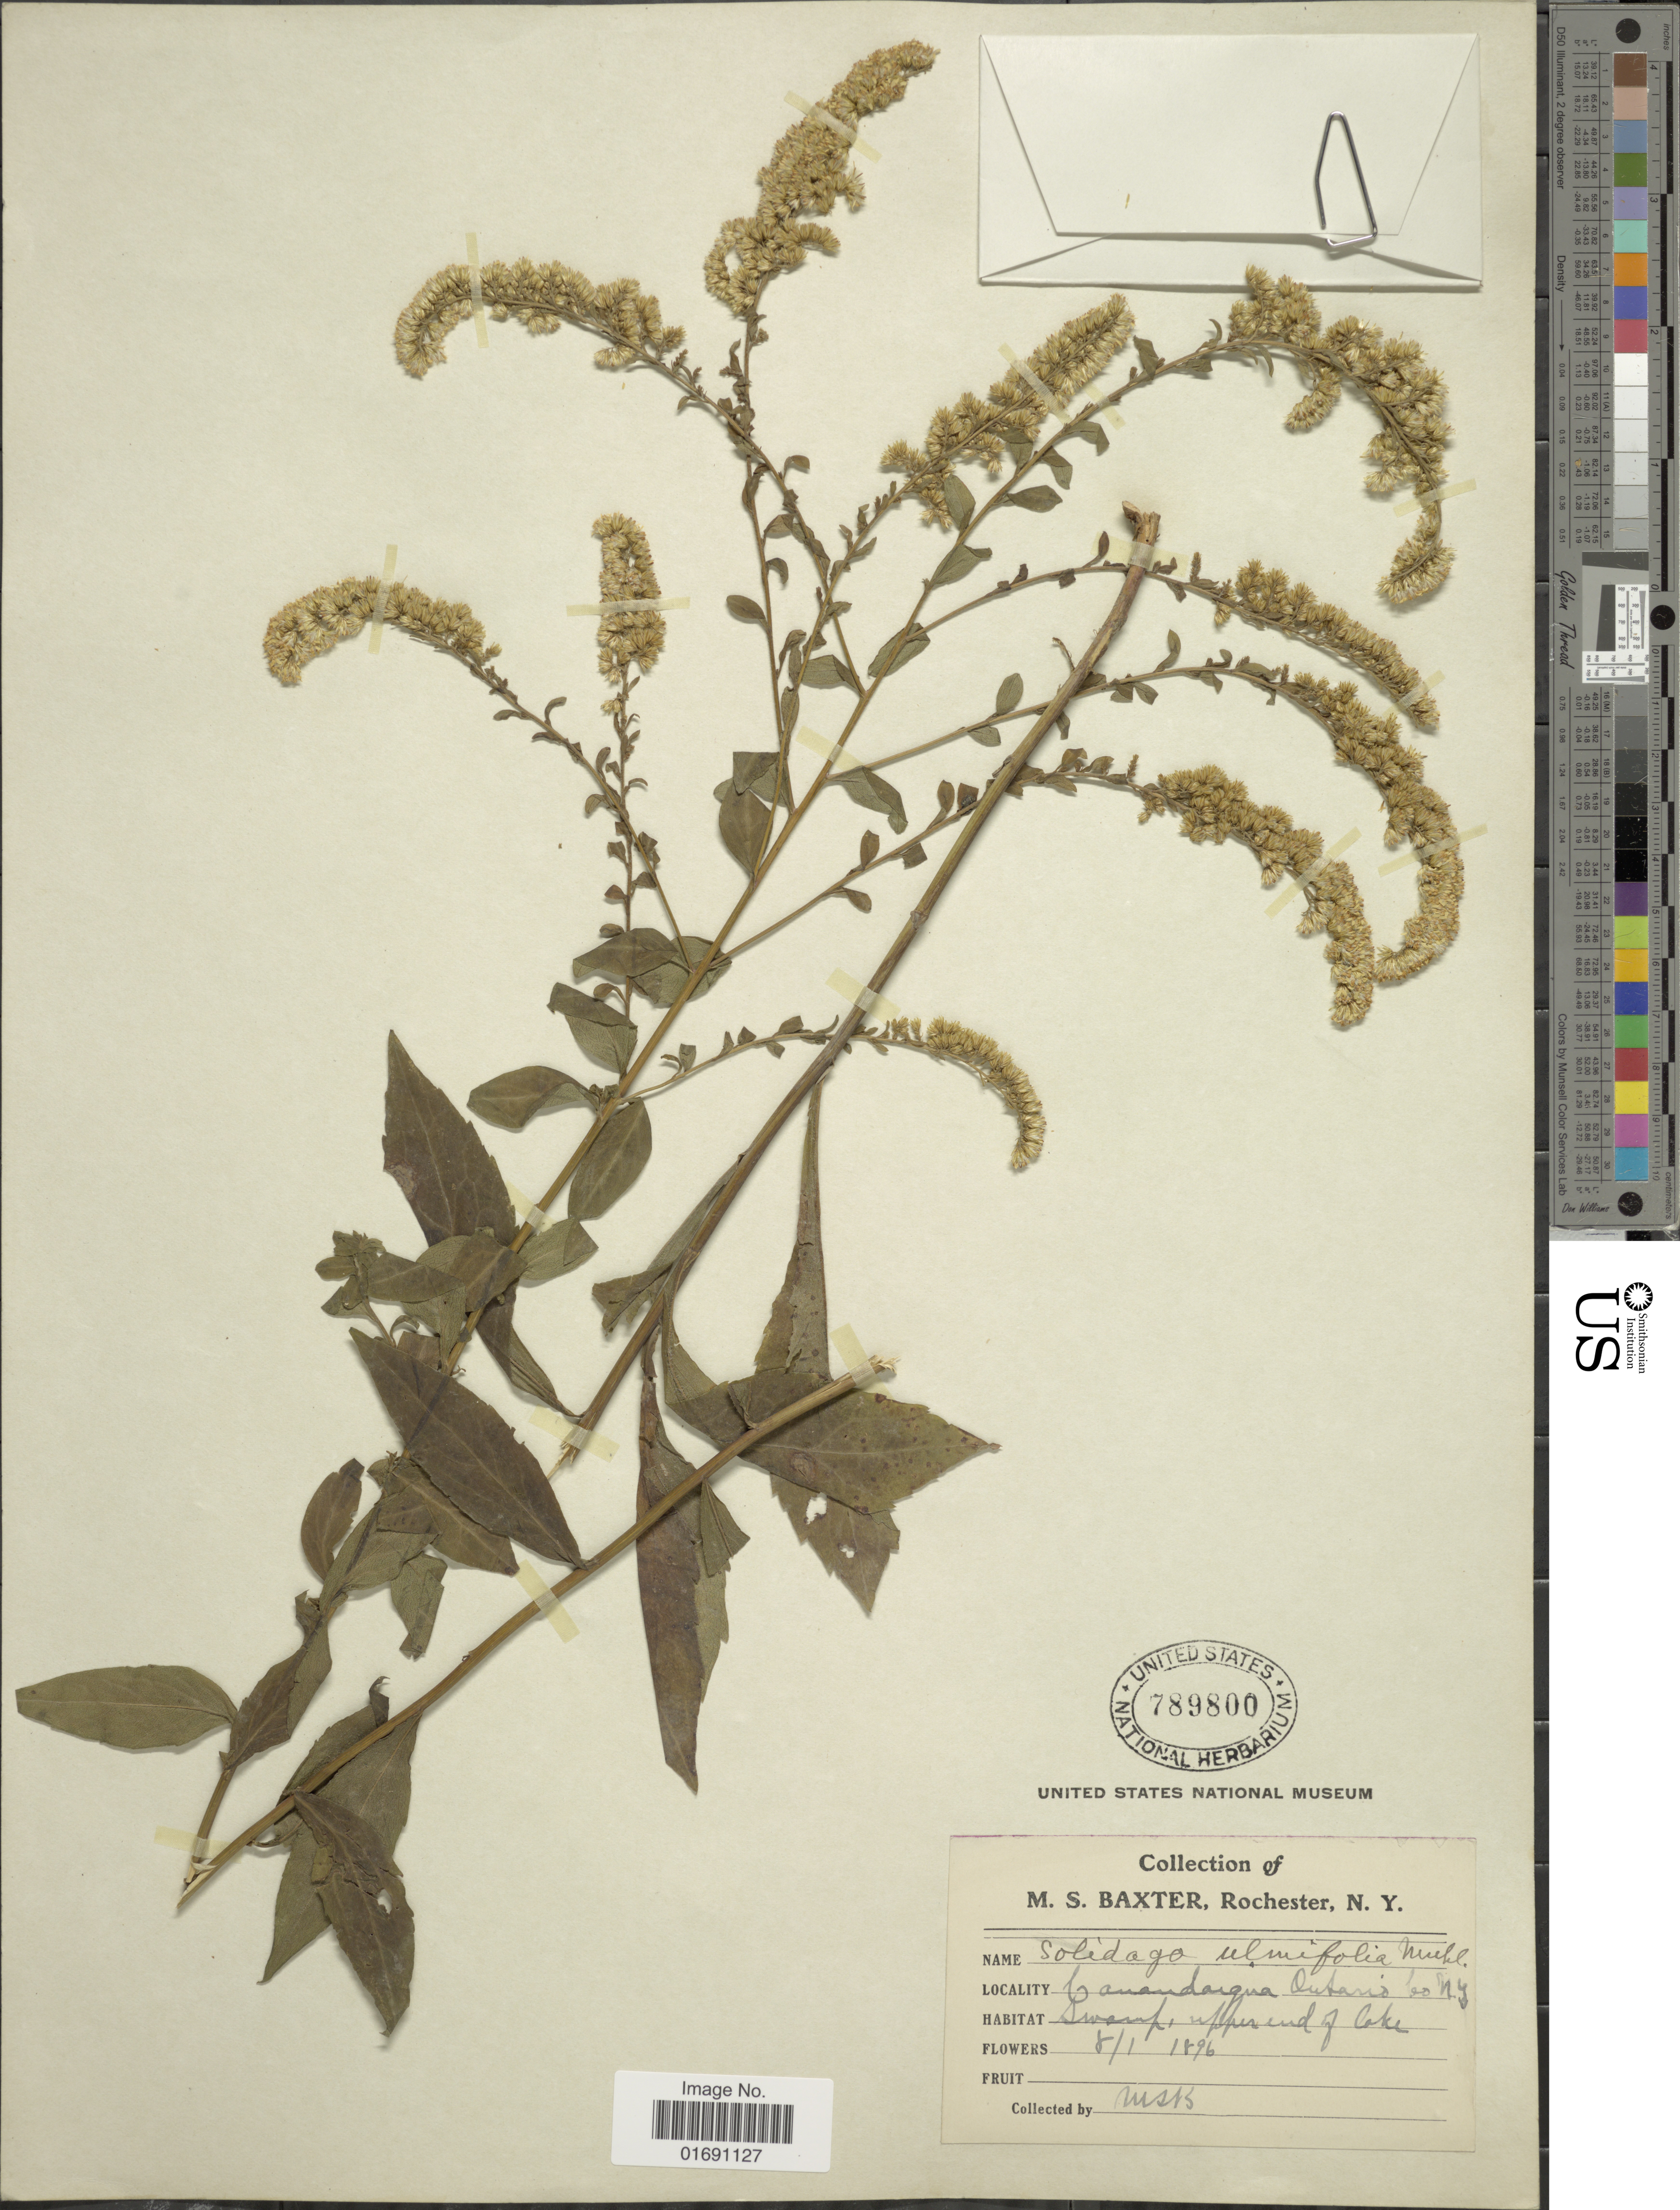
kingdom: Plantae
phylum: Tracheophyta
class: Magnoliopsida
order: Asterales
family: Asteraceae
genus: Solidago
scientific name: Solidago ulmifolia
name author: Muhl. ex Willd.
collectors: M. Baxter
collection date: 1896-08-01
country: United States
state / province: New York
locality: Canandargua Ontario Co, Swamp, upper end of Coke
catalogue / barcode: US 789800